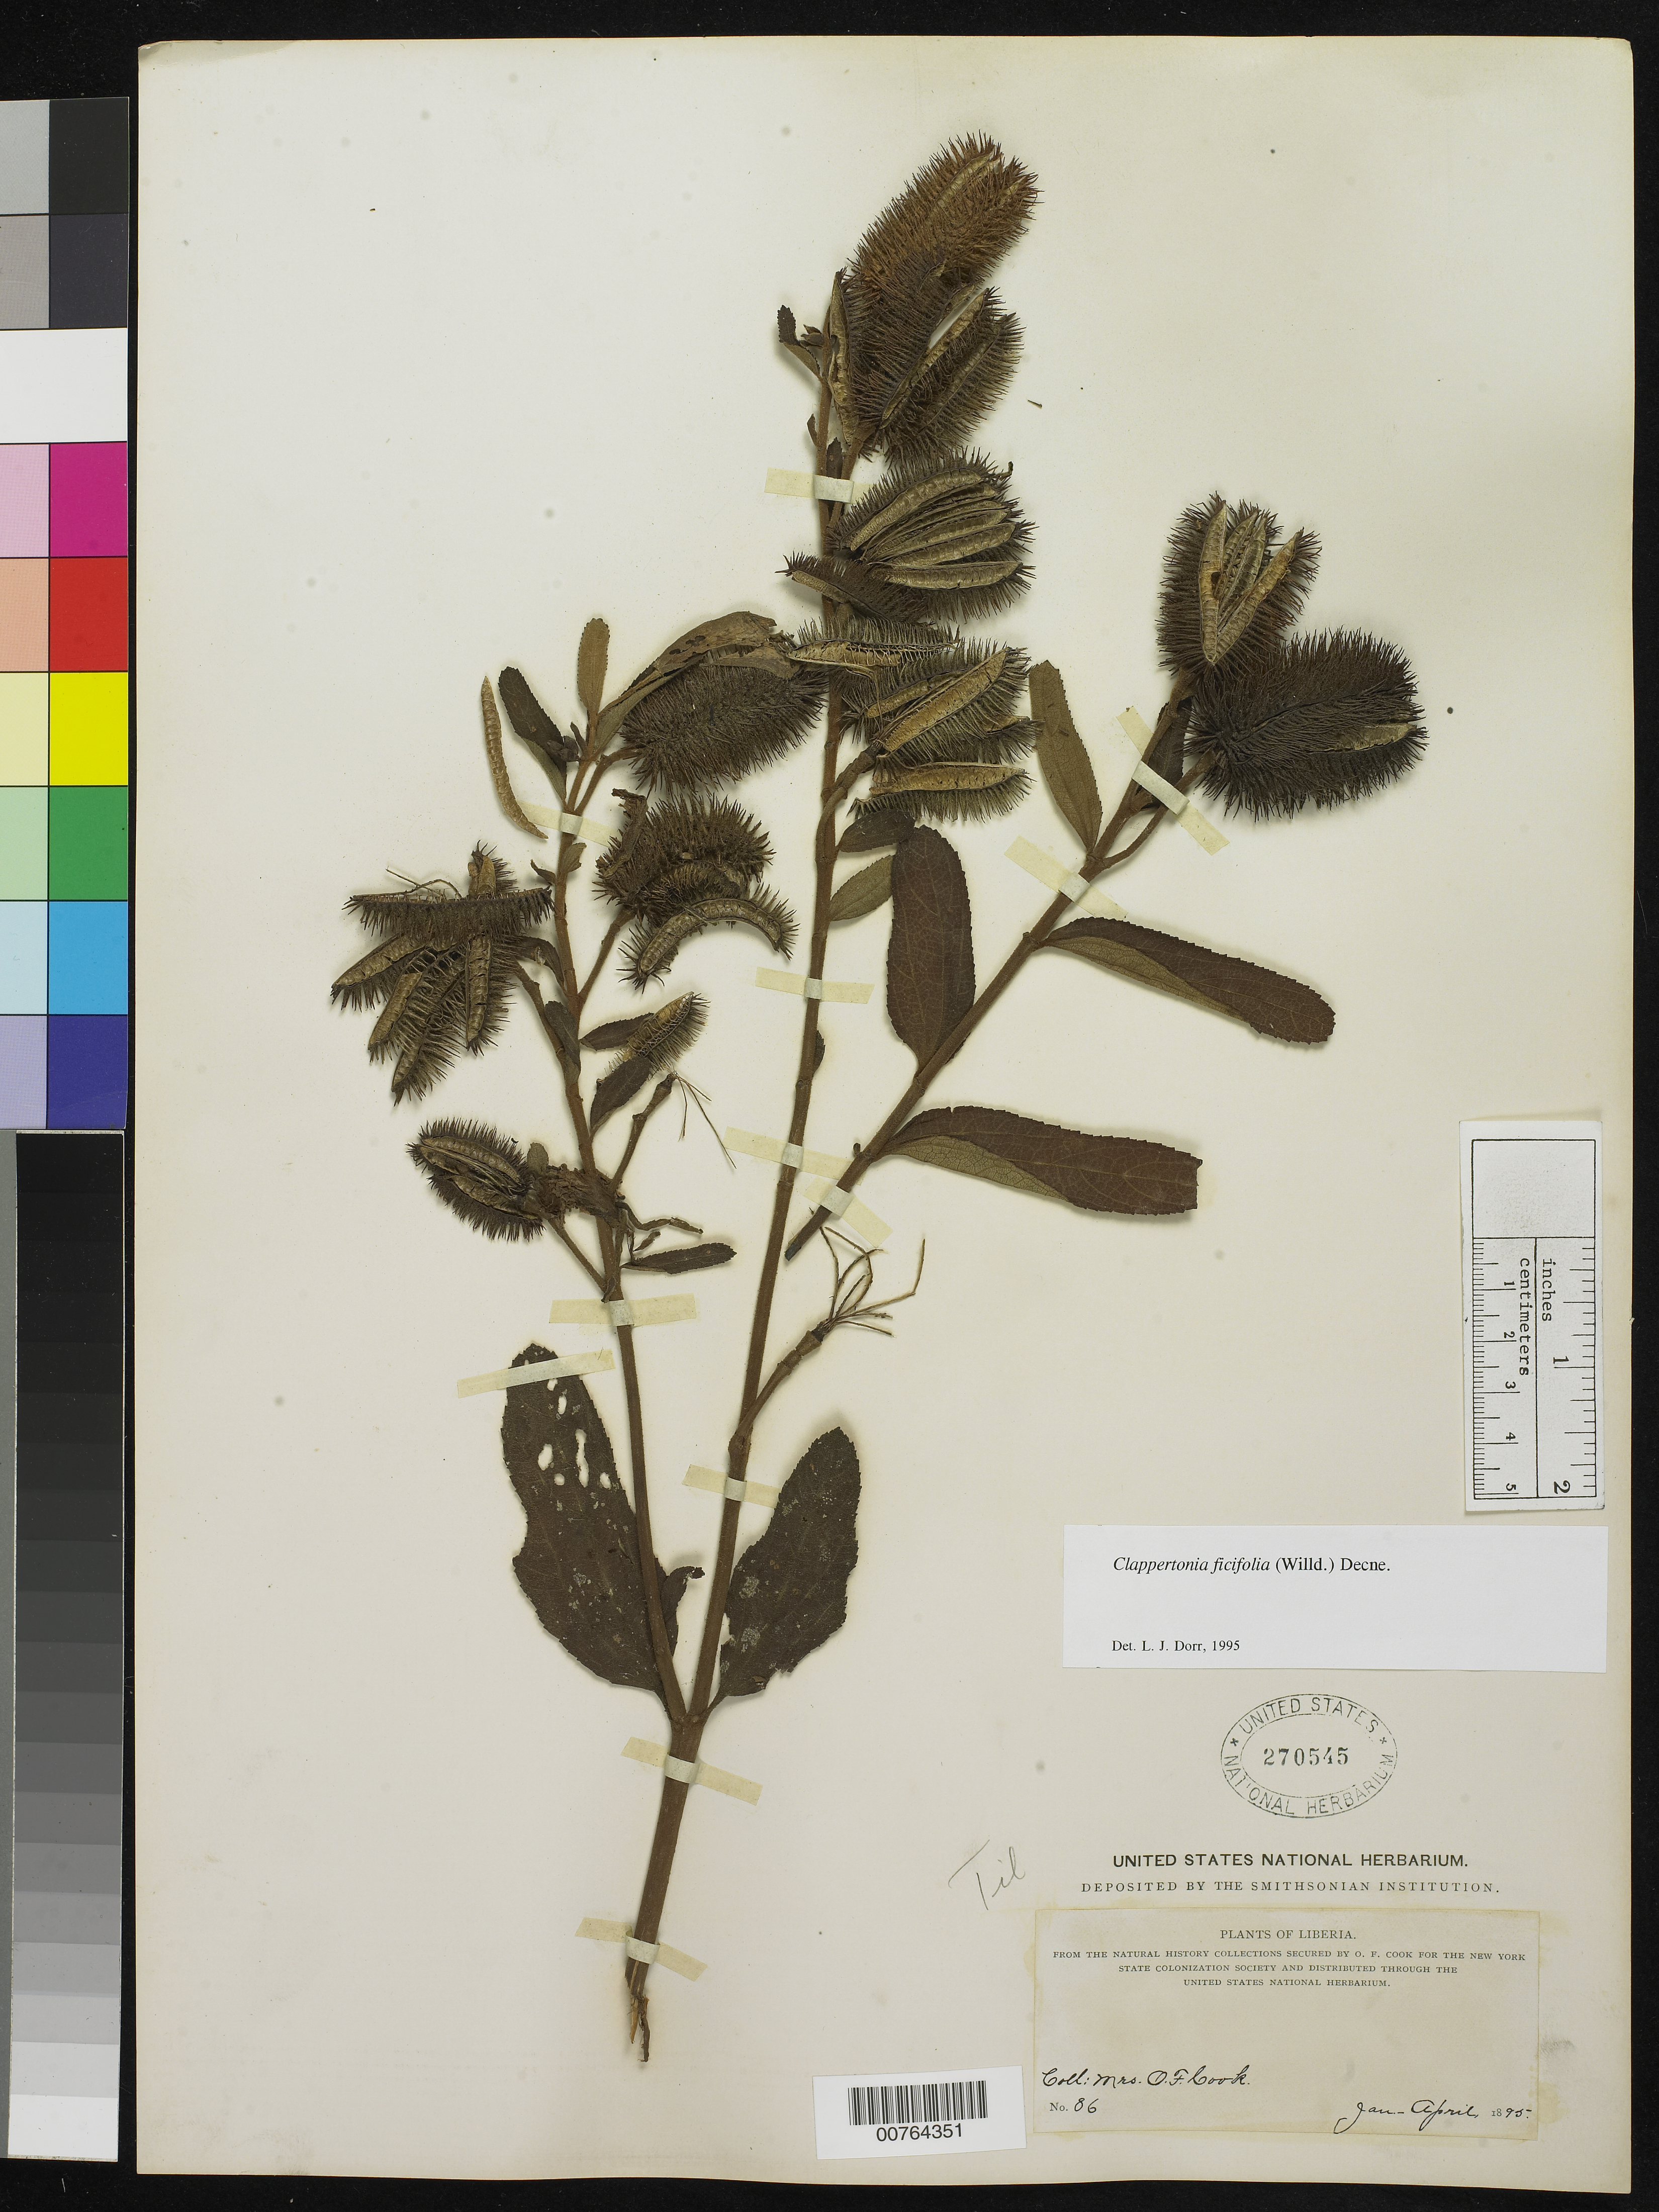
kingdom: Plantae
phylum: Tracheophyta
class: Magnoliopsida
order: Malvales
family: Malvaceae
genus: Clappertonia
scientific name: Clappertonia ficifolia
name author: (Willd.) Decne.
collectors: Alice C. Cook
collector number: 86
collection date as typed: Jan 1895 to -- Apr 1895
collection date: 1895-01/1895-04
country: Liberia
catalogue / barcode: US 270545